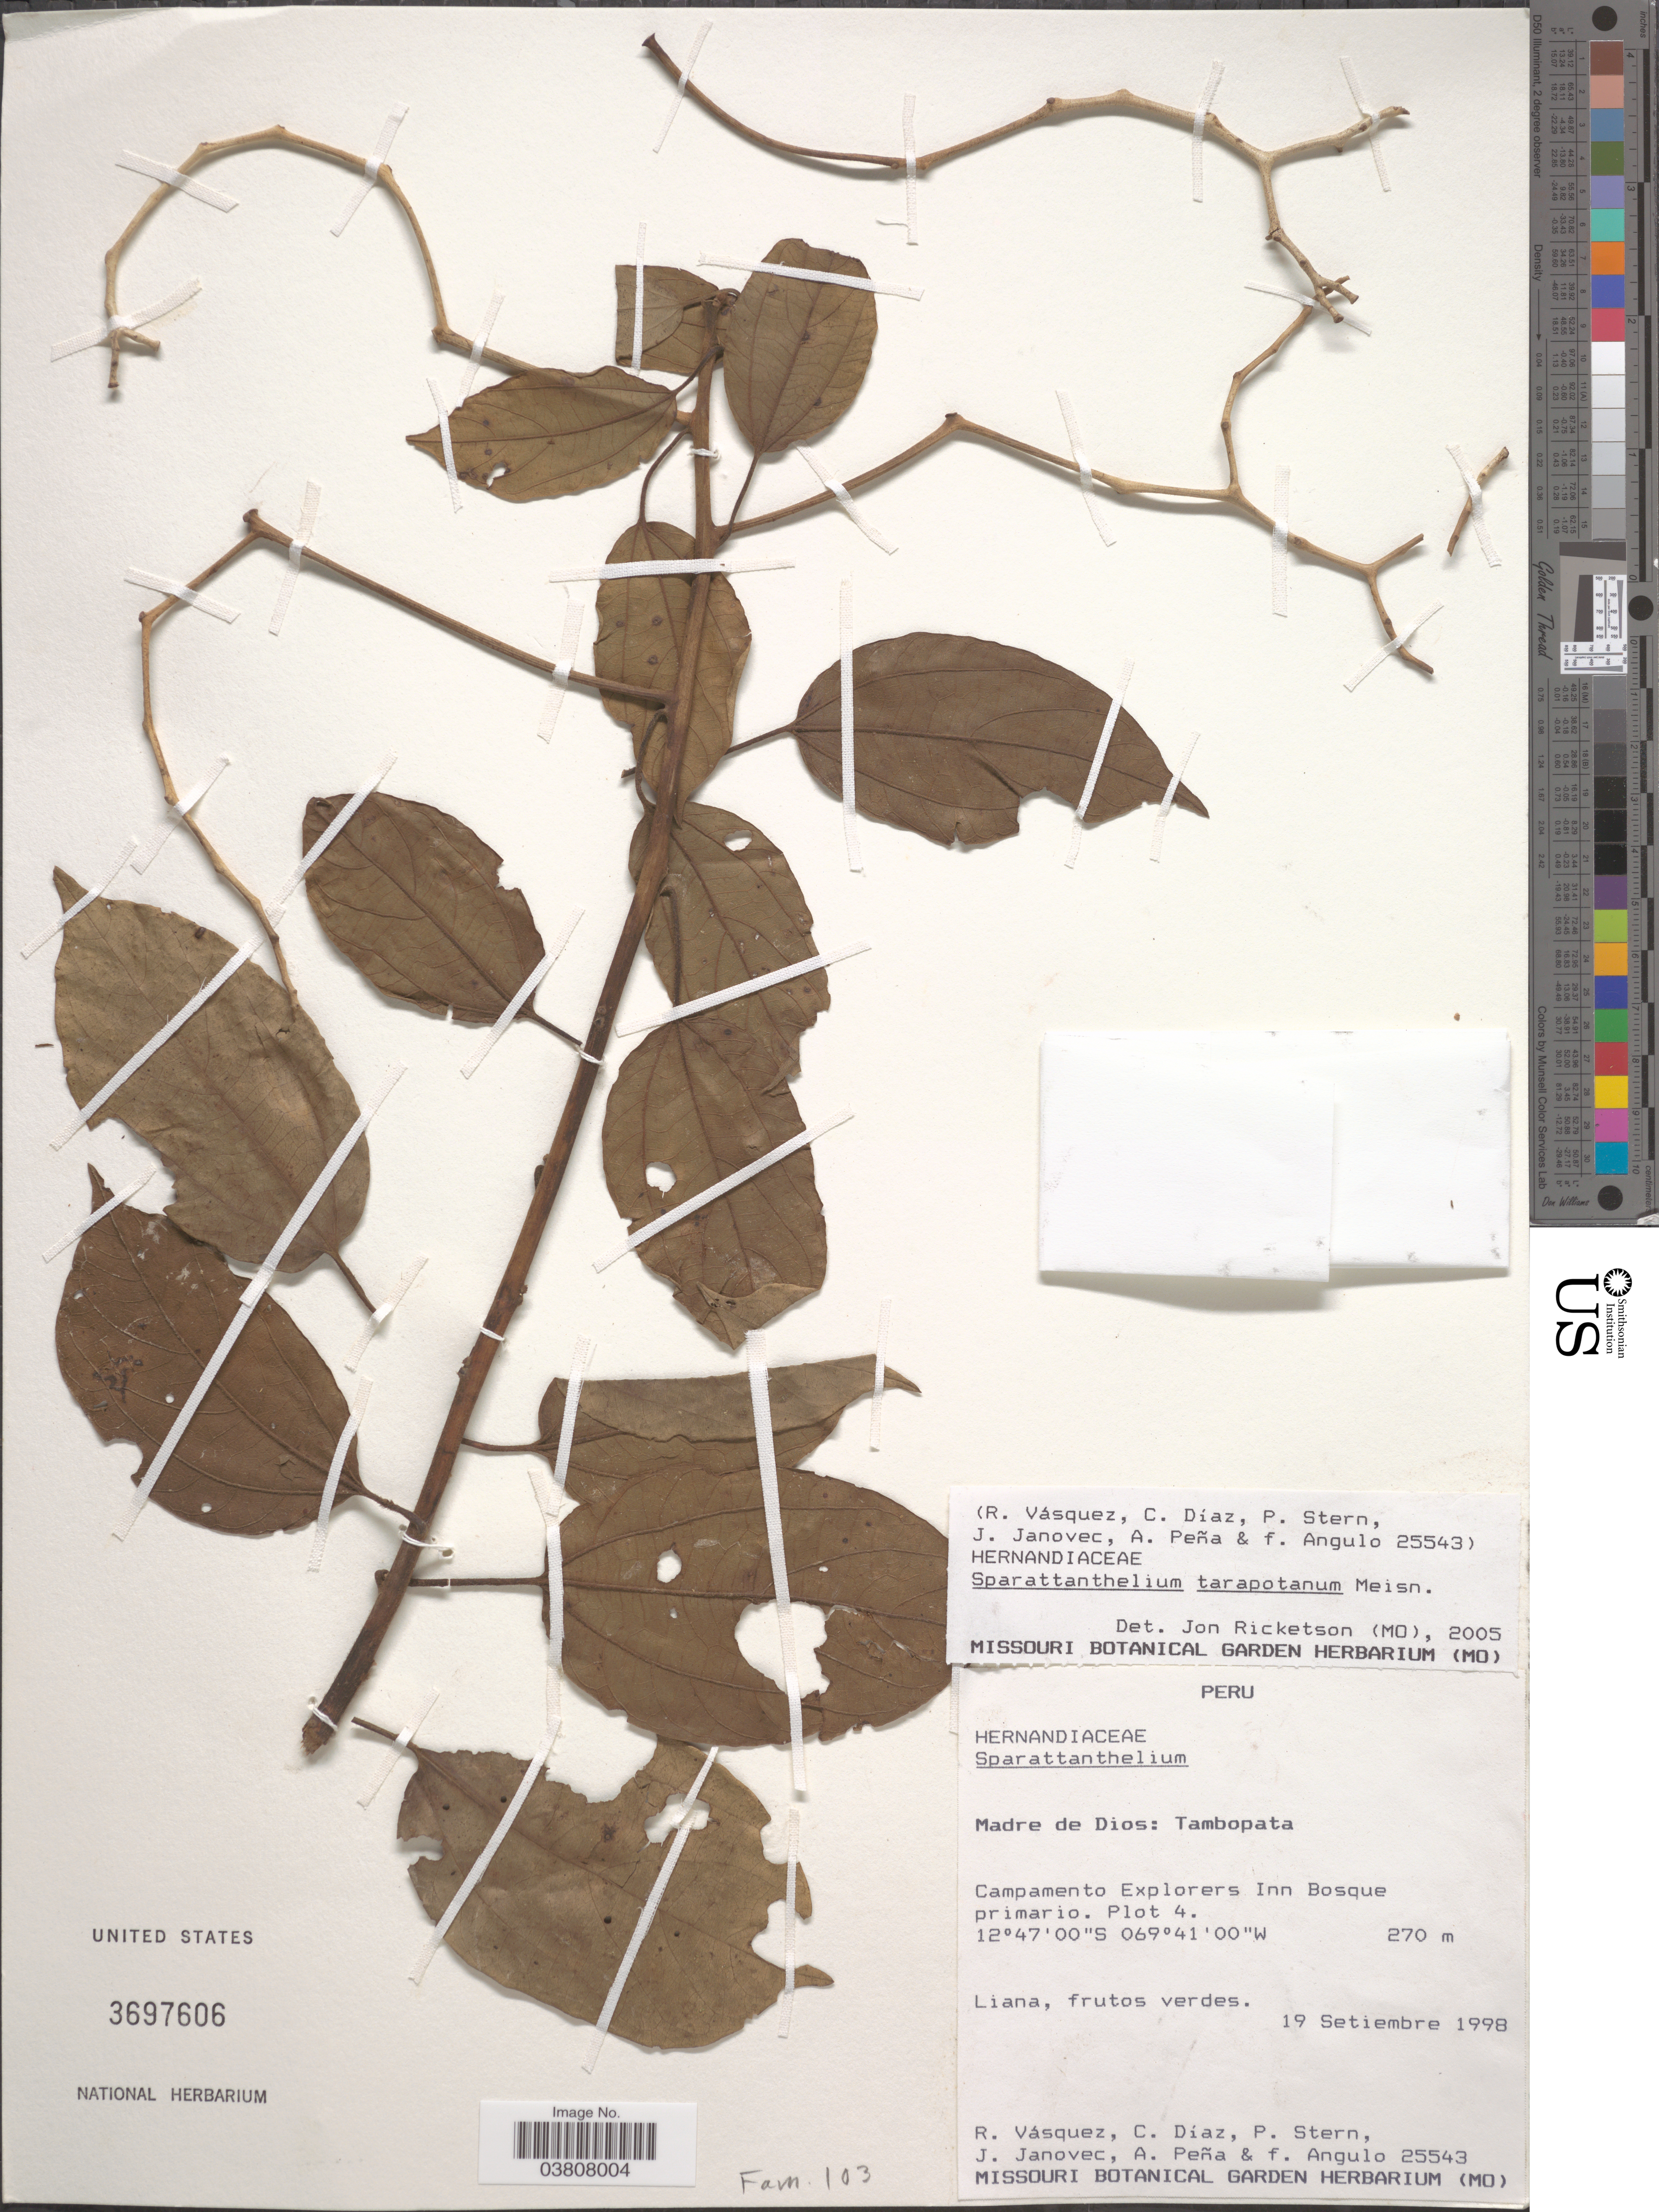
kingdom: Plantae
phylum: Tracheophyta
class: Magnoliopsida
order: Laurales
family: Hernandiaceae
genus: Sparattanthelium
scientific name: Sparattanthelium tarapotanum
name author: Meisn.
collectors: R. Vásquez, C. Díaz, P. Stern, J. Janovec & et al.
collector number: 25543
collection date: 1998-09-19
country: Peru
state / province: Madre de Dios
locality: Tambopata. Campamento Explorers Inn Bosque primario. Plot 4.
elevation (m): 270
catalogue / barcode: US 3697606